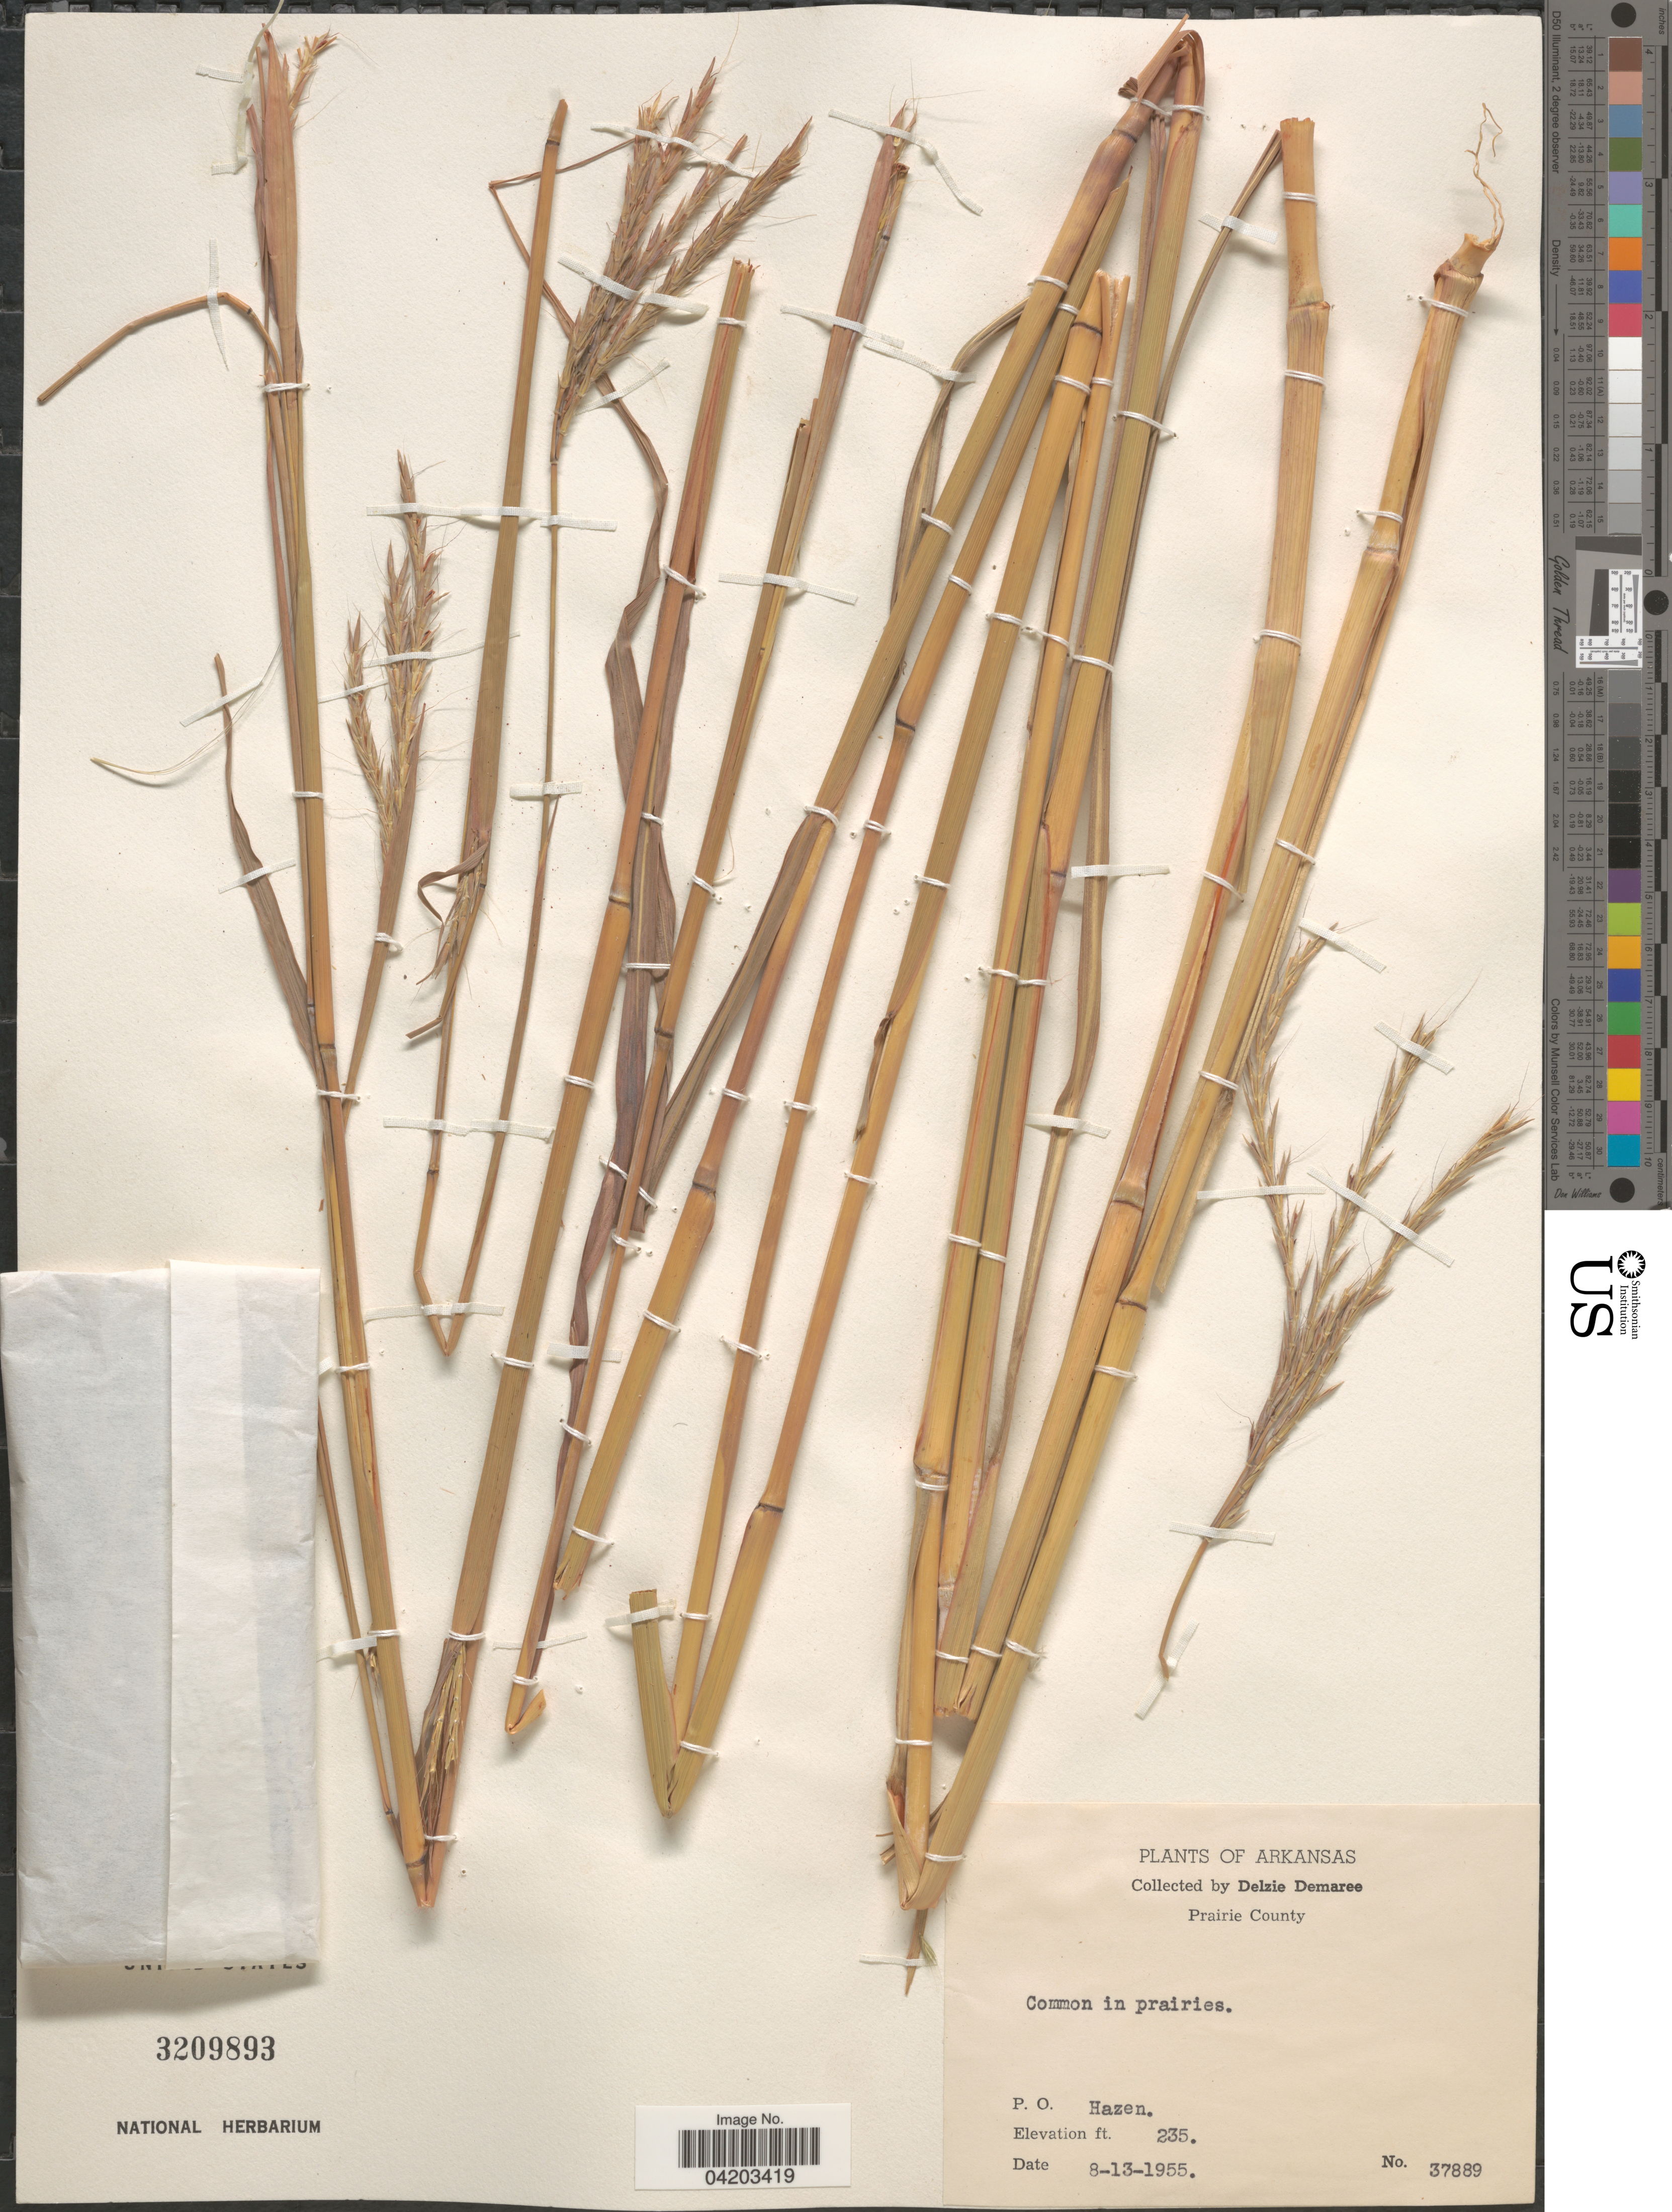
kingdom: Plantae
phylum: Tracheophyta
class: Liliopsida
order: Poales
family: Poaceae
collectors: D. Demaree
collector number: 37889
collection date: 1955-08-13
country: United States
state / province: Arkansas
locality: Prairie County. P. O. Hazen.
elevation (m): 72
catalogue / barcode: US 3209893